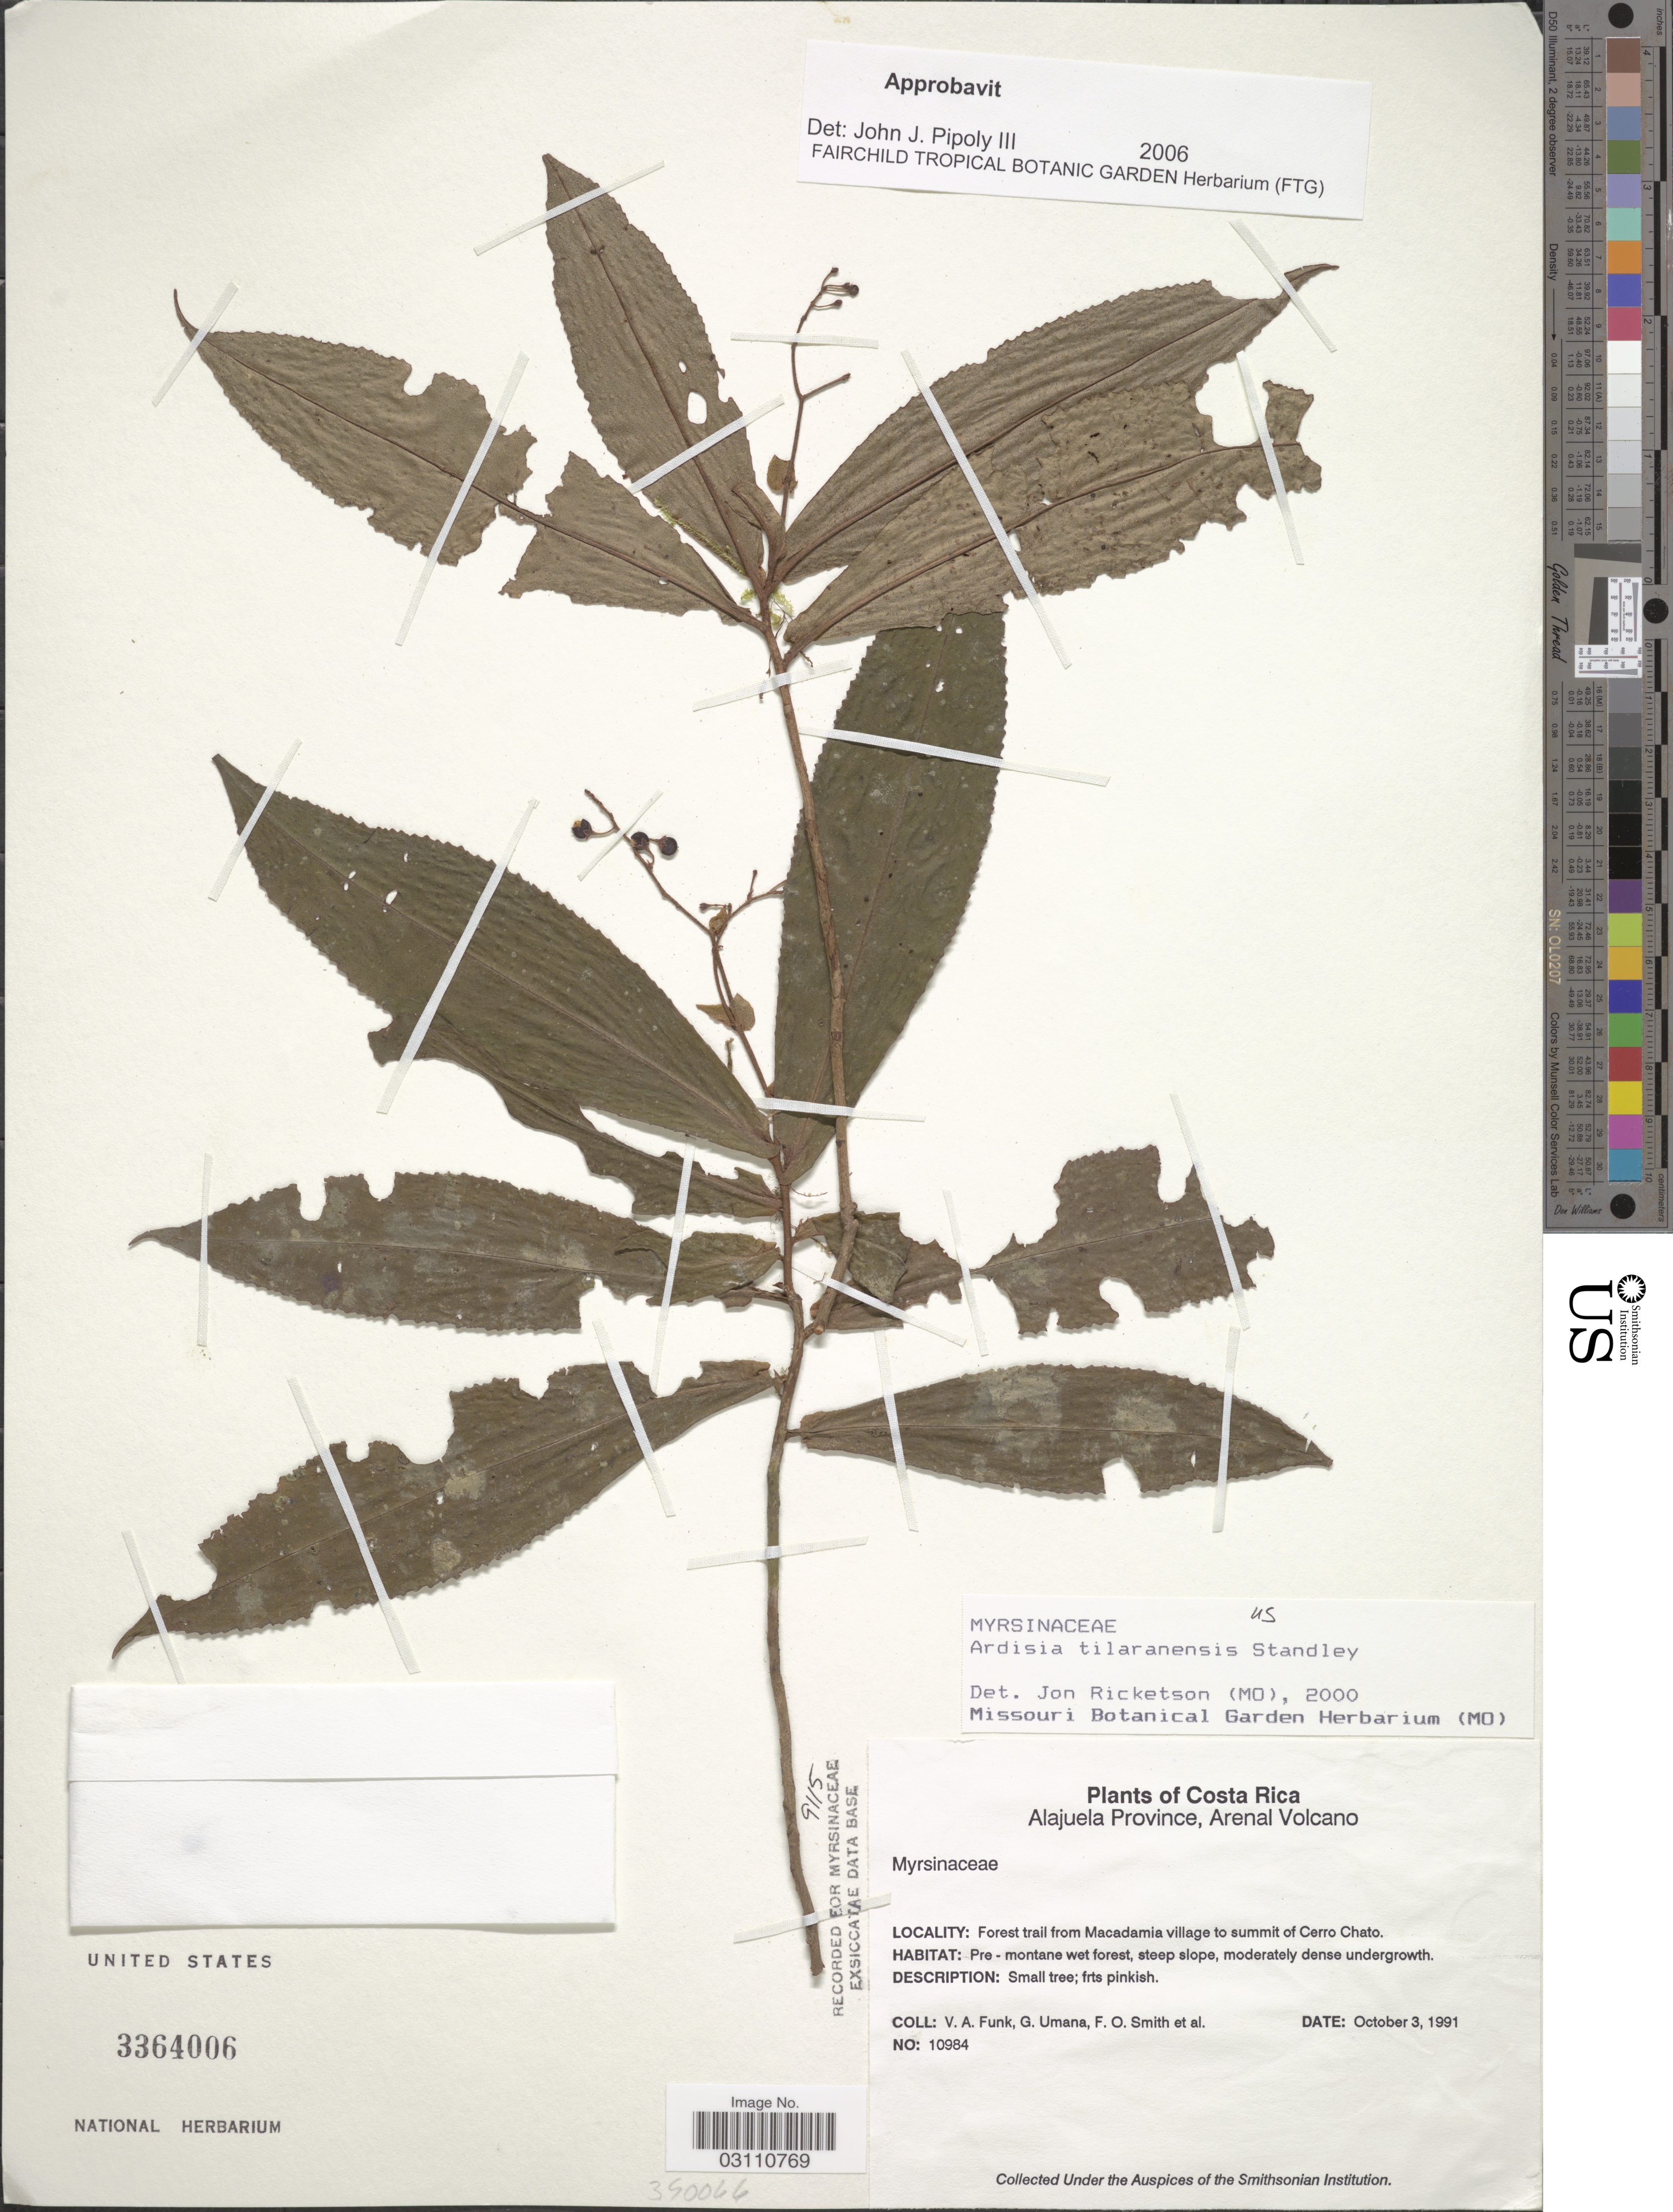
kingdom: Plantae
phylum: Tracheophyta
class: Magnoliopsida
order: Ericales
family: Primulaceae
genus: Ardisia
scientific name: Ardisia tilaranensis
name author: Standl.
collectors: V. Funk, G. Umana, F. Smith & et al.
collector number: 10984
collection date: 1991-10-03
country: Costa Rica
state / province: Alajuela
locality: Arenal Volcano. Forest trail from Macadamia village to summit of Cerro Chato.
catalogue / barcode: US 3364006